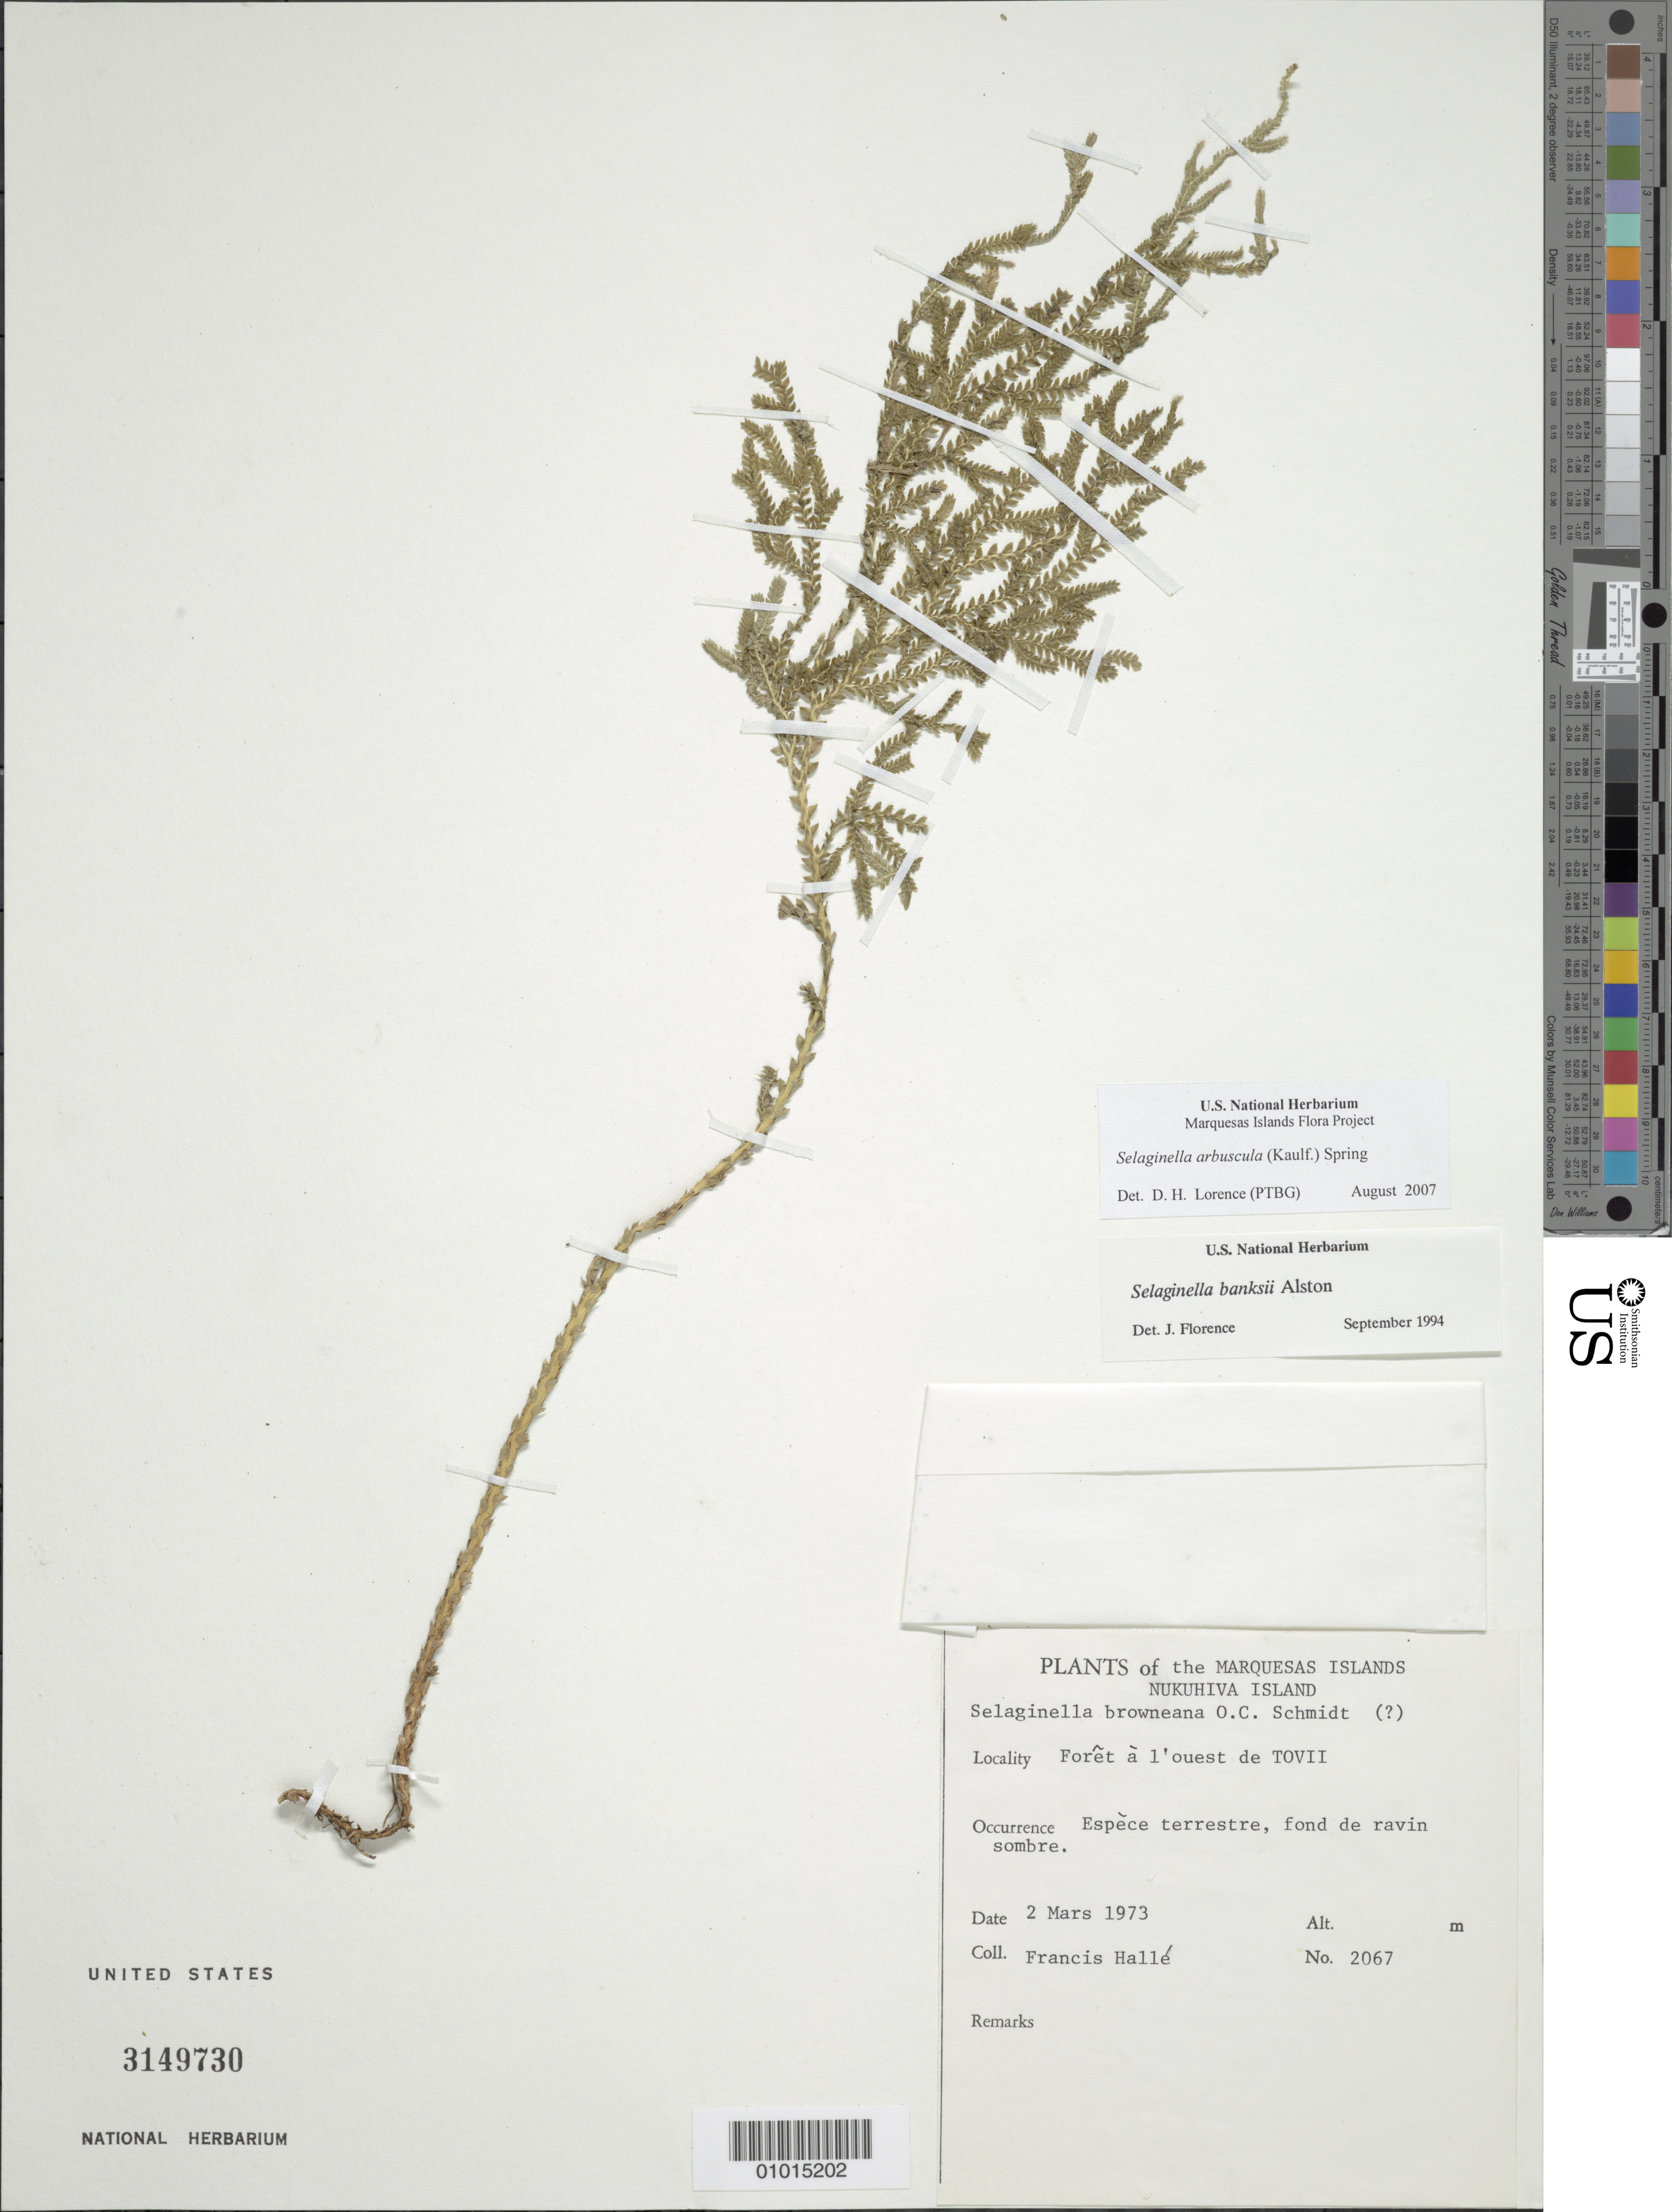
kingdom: Plantae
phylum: Tracheophyta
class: Lycopodiopsida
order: Selaginellales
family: Selaginellaceae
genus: Selaginella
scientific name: Selaginella arbuscula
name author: (Kualf.) Spring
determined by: Lorence, David H., (PTBG), National Tropical Botanical Garden (UNITED STATES)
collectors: F. Hallé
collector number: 2067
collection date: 1973-03-02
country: French Polynesia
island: Nuku Hiva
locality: Forêt à l'ouest de Tovii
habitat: Espèce terrestre, fond de ravin sombre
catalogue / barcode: US 3149730